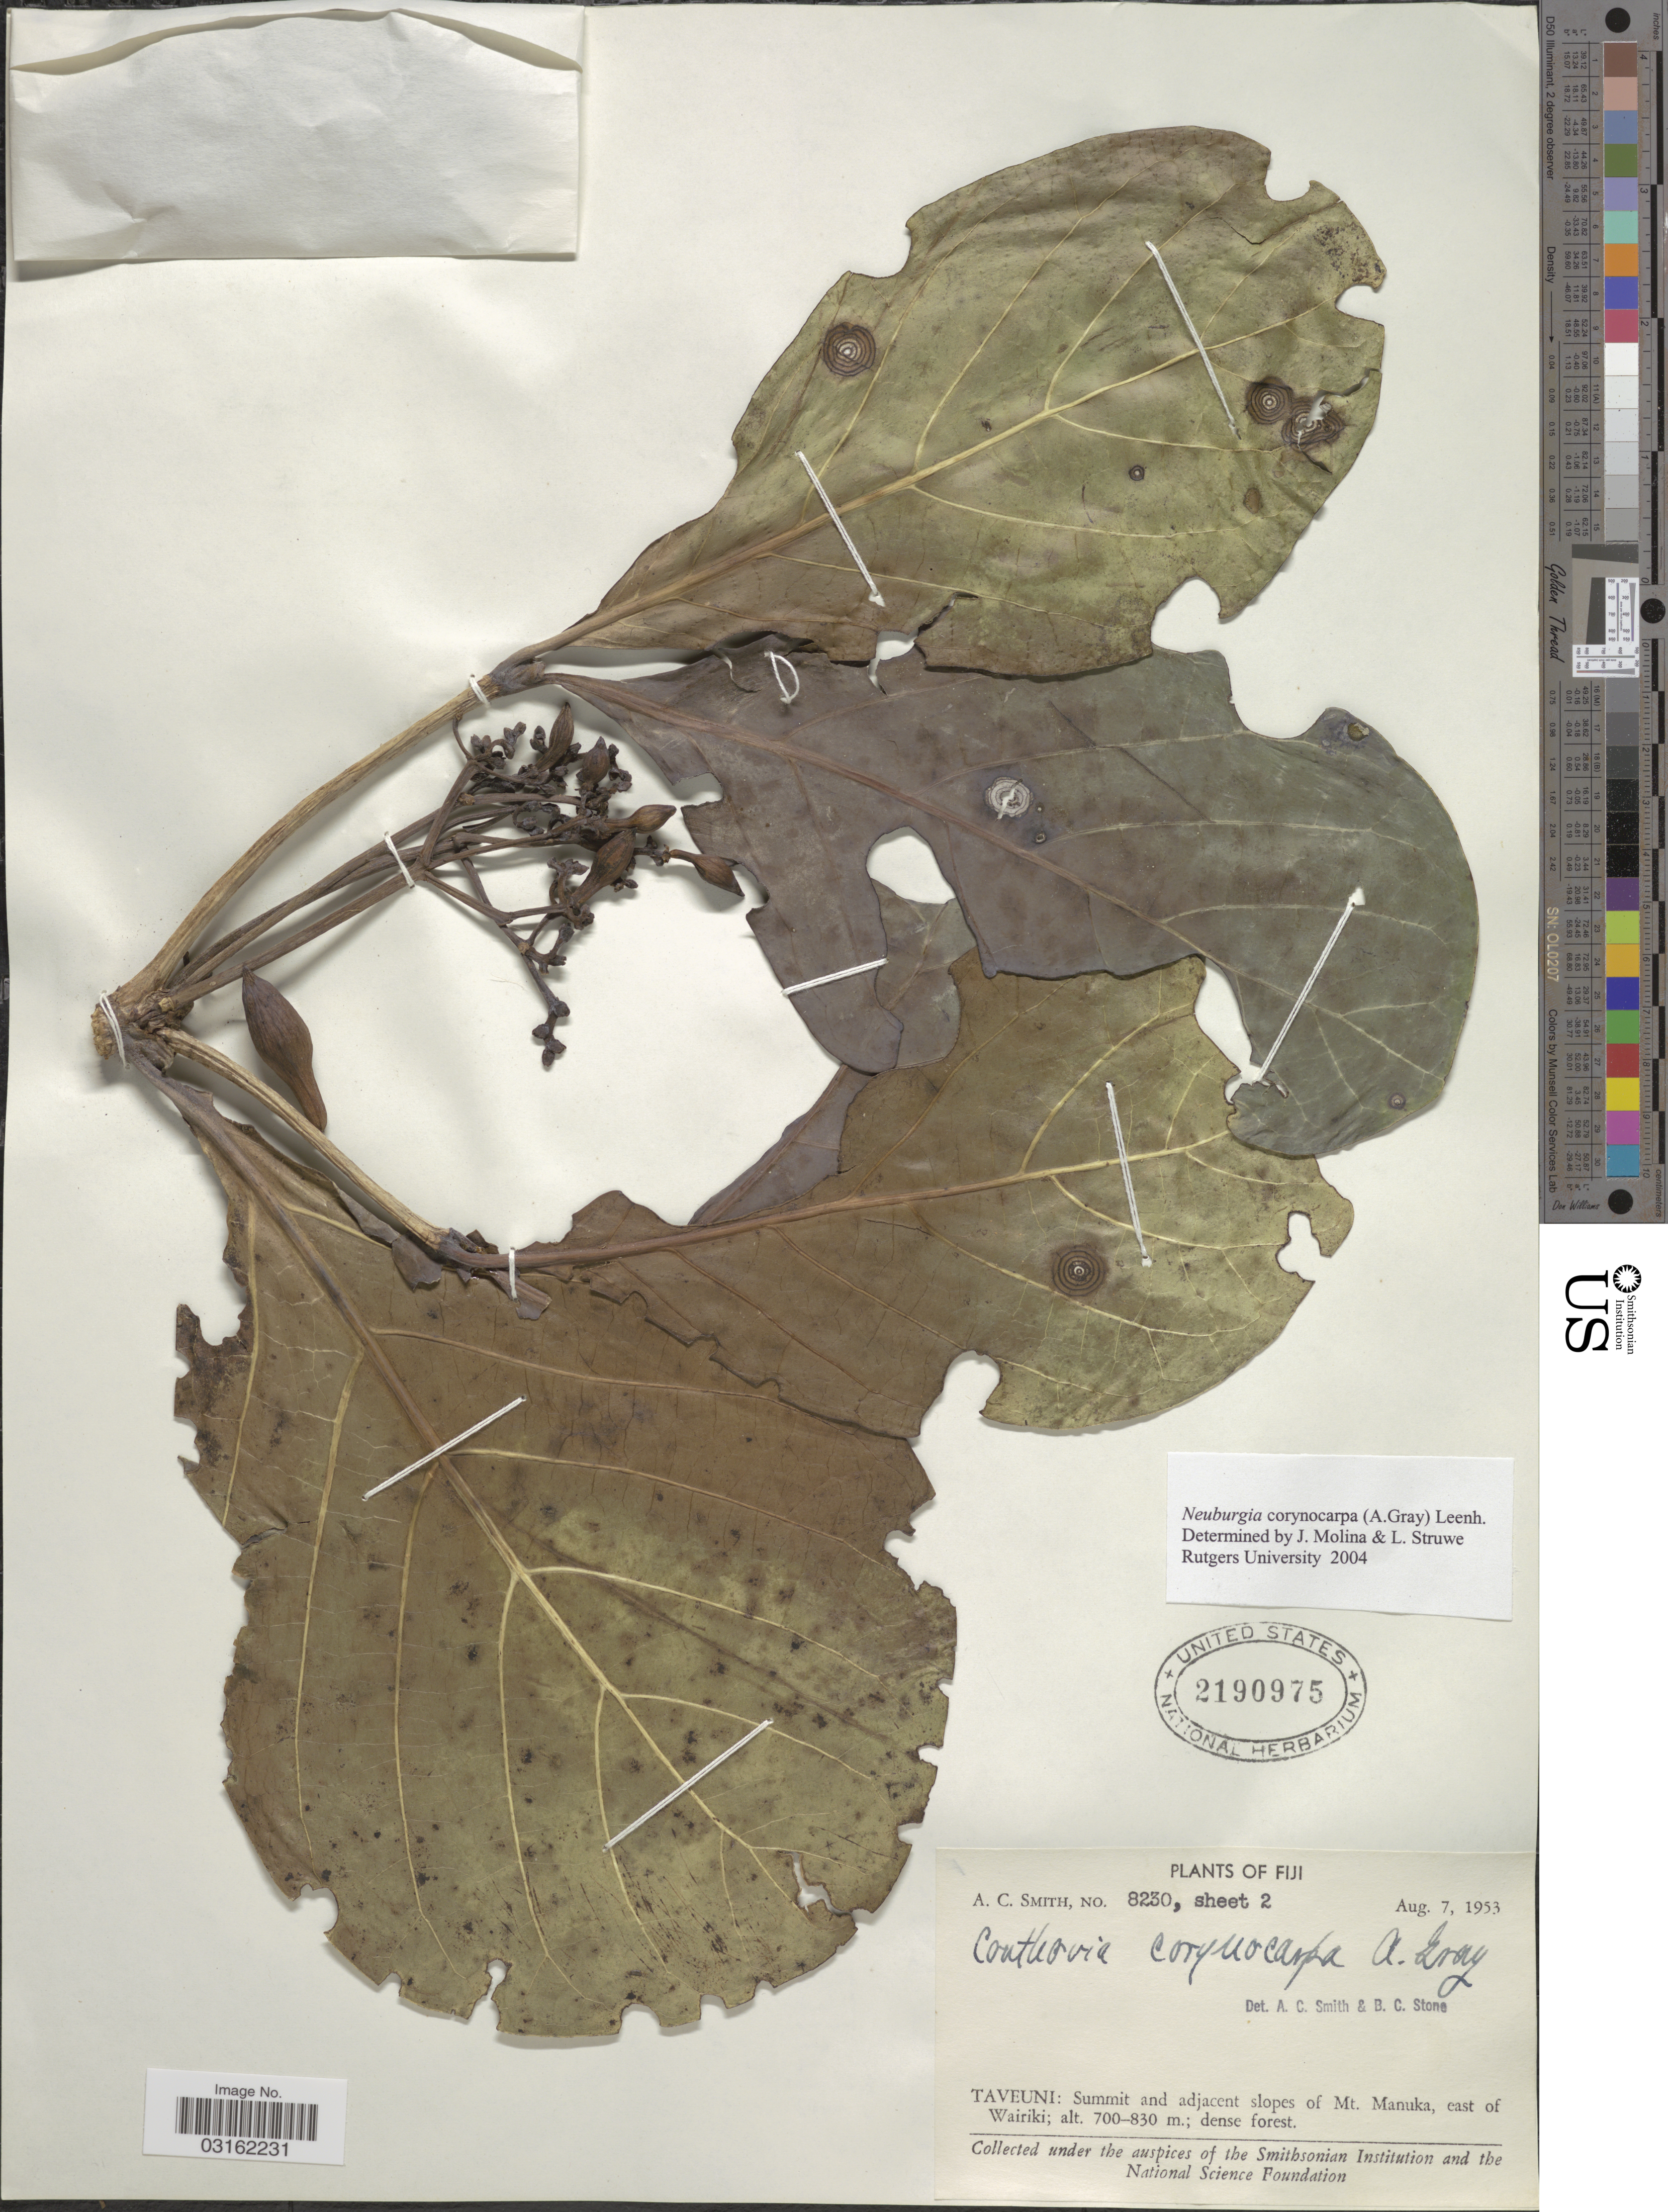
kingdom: Plantae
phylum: Tracheophyta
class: Magnoliopsida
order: Gentianales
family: Loganiaceae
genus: Neuburgia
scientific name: Neuburgia corynocarpa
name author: (A. Gray) Leenh.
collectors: A. C. Smith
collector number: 8230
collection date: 1953-08-07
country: Fiji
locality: Taveuni: Summit and adjacent slopes of Mt. Manuka, east of Wairiki.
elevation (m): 700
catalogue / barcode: US 2190975